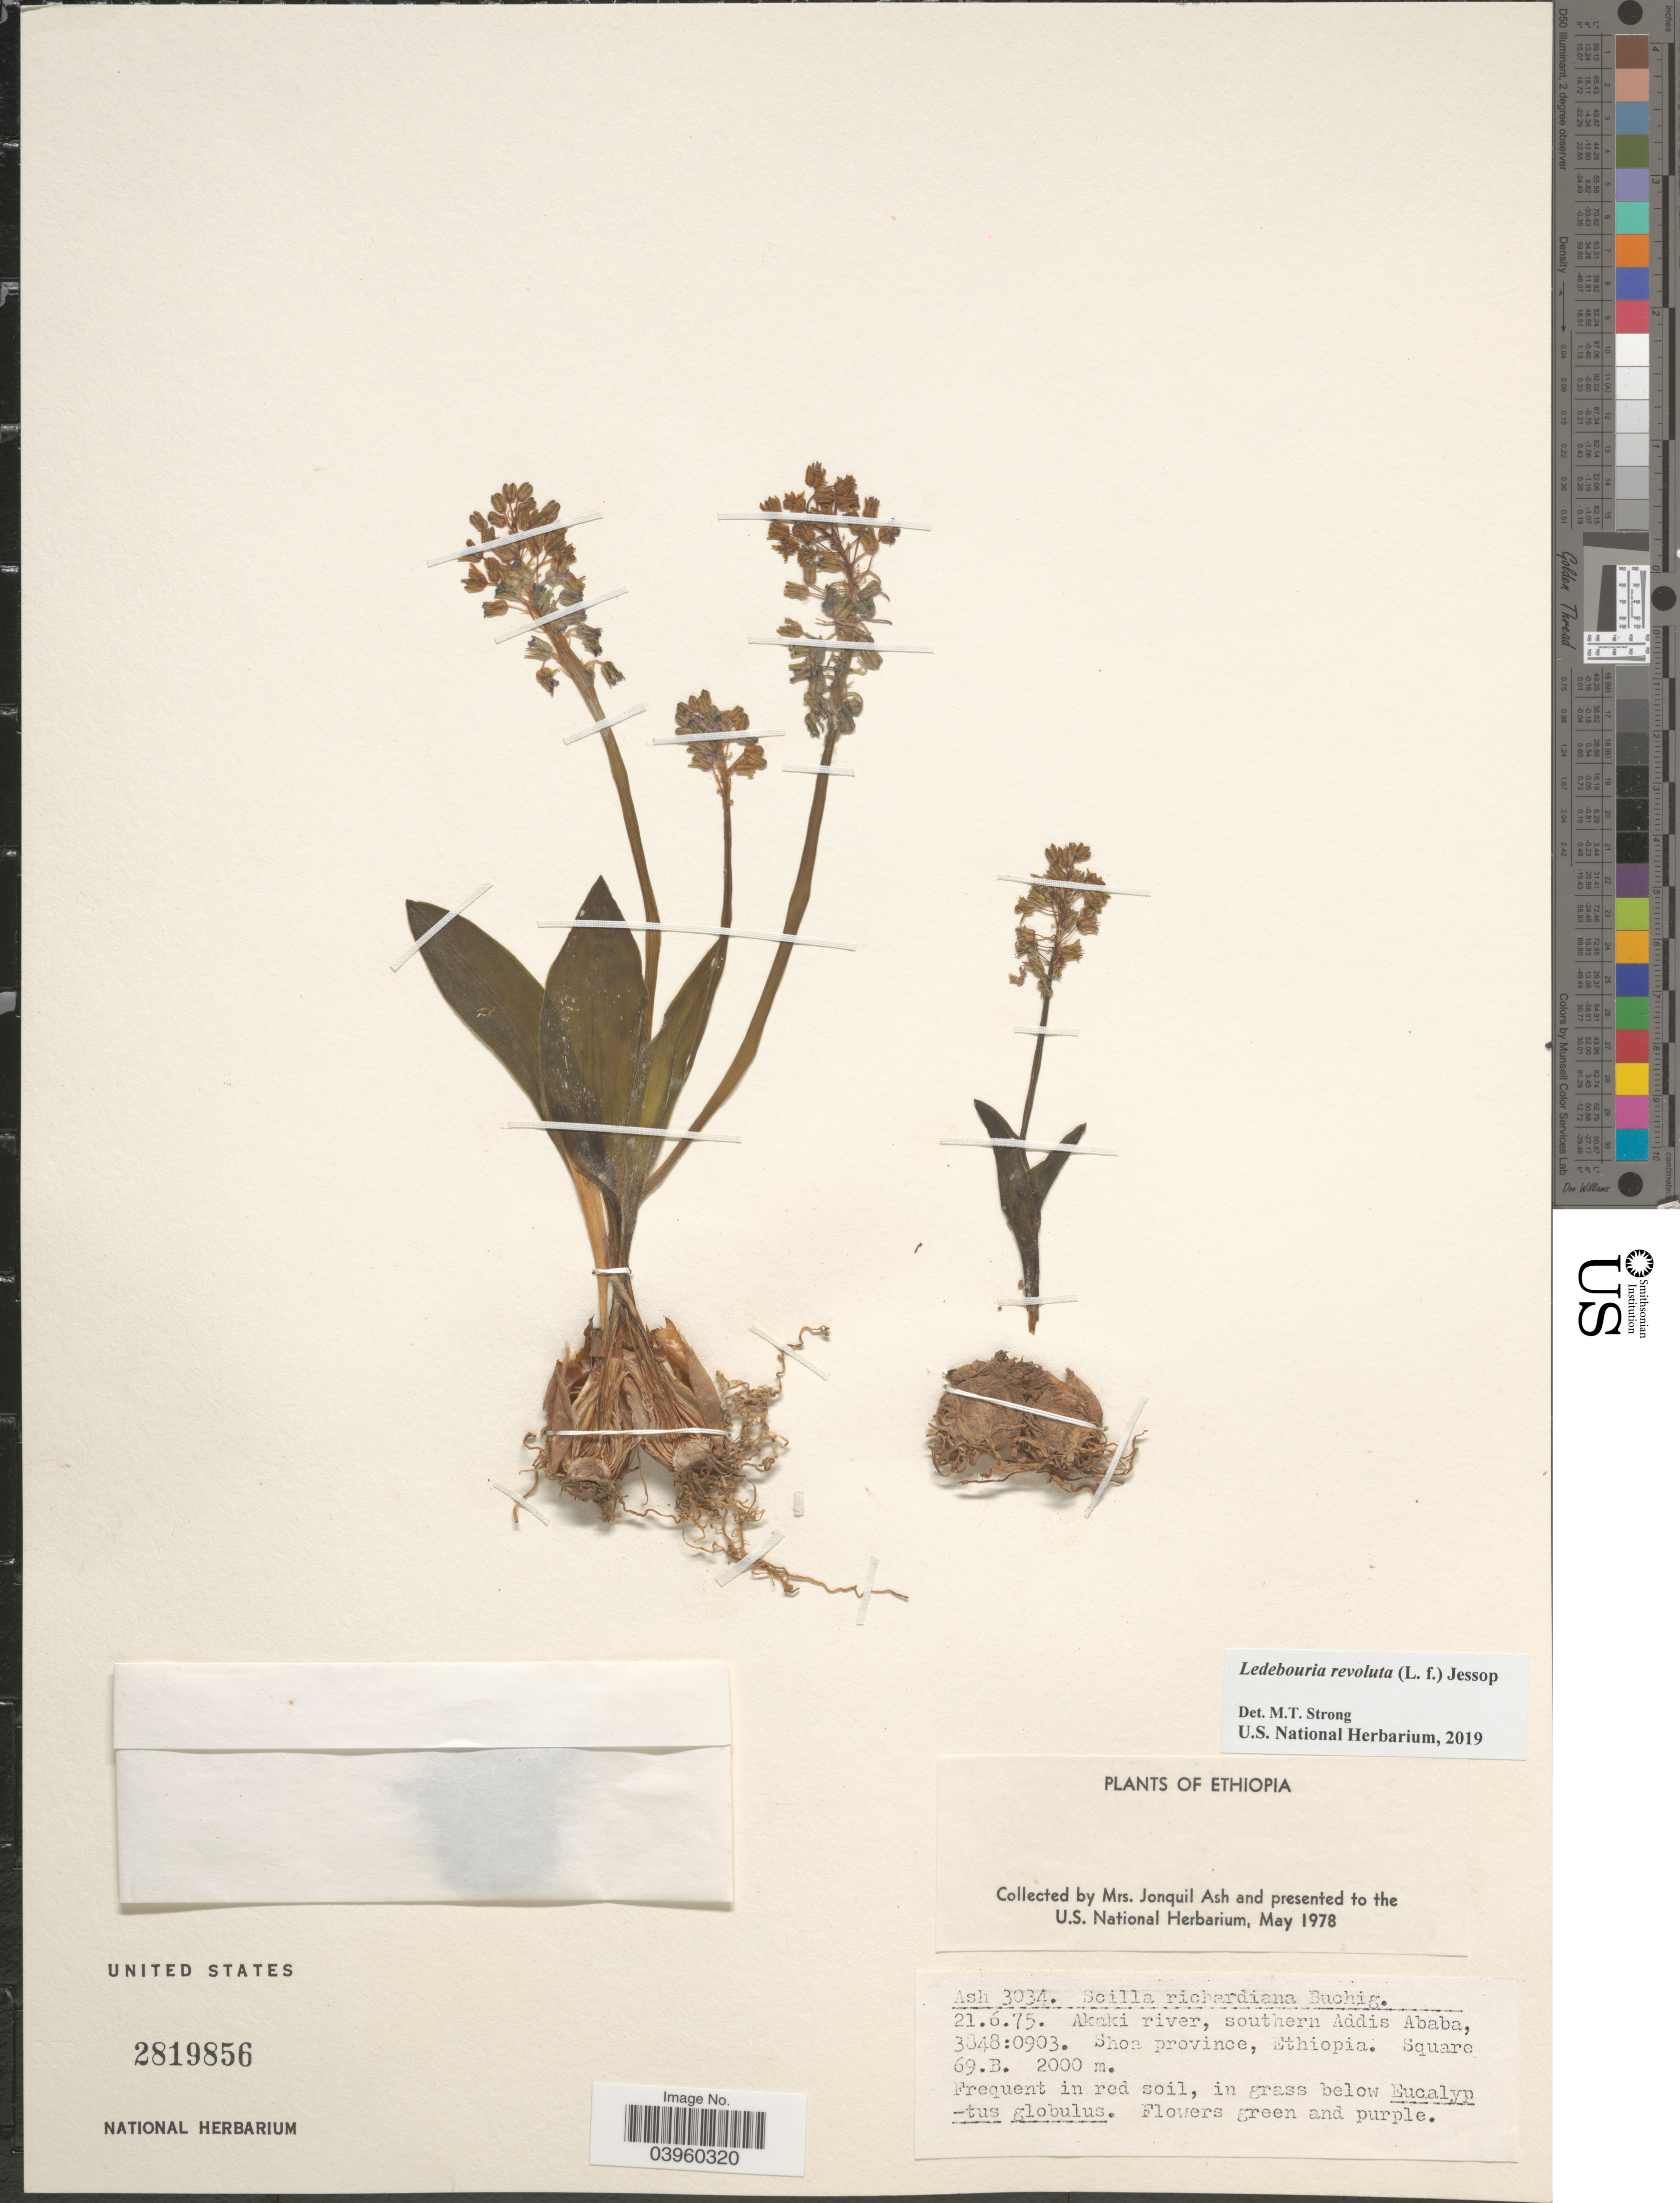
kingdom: Plantae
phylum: Tracheophyta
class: Liliopsida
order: Asparagales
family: Asparagaceae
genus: Ledebouria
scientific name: Ledebouria revoluta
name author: (L. f.) Jessop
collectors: J. Ash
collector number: Ash 3034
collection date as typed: Transcribed d/m/y: 21/6/75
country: Ethiopia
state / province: Addis Ababa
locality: Akaki river, southern Addis Ababa 3848:0903. Shoa province. Square 69.B.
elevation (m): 2000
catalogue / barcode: US 2819856